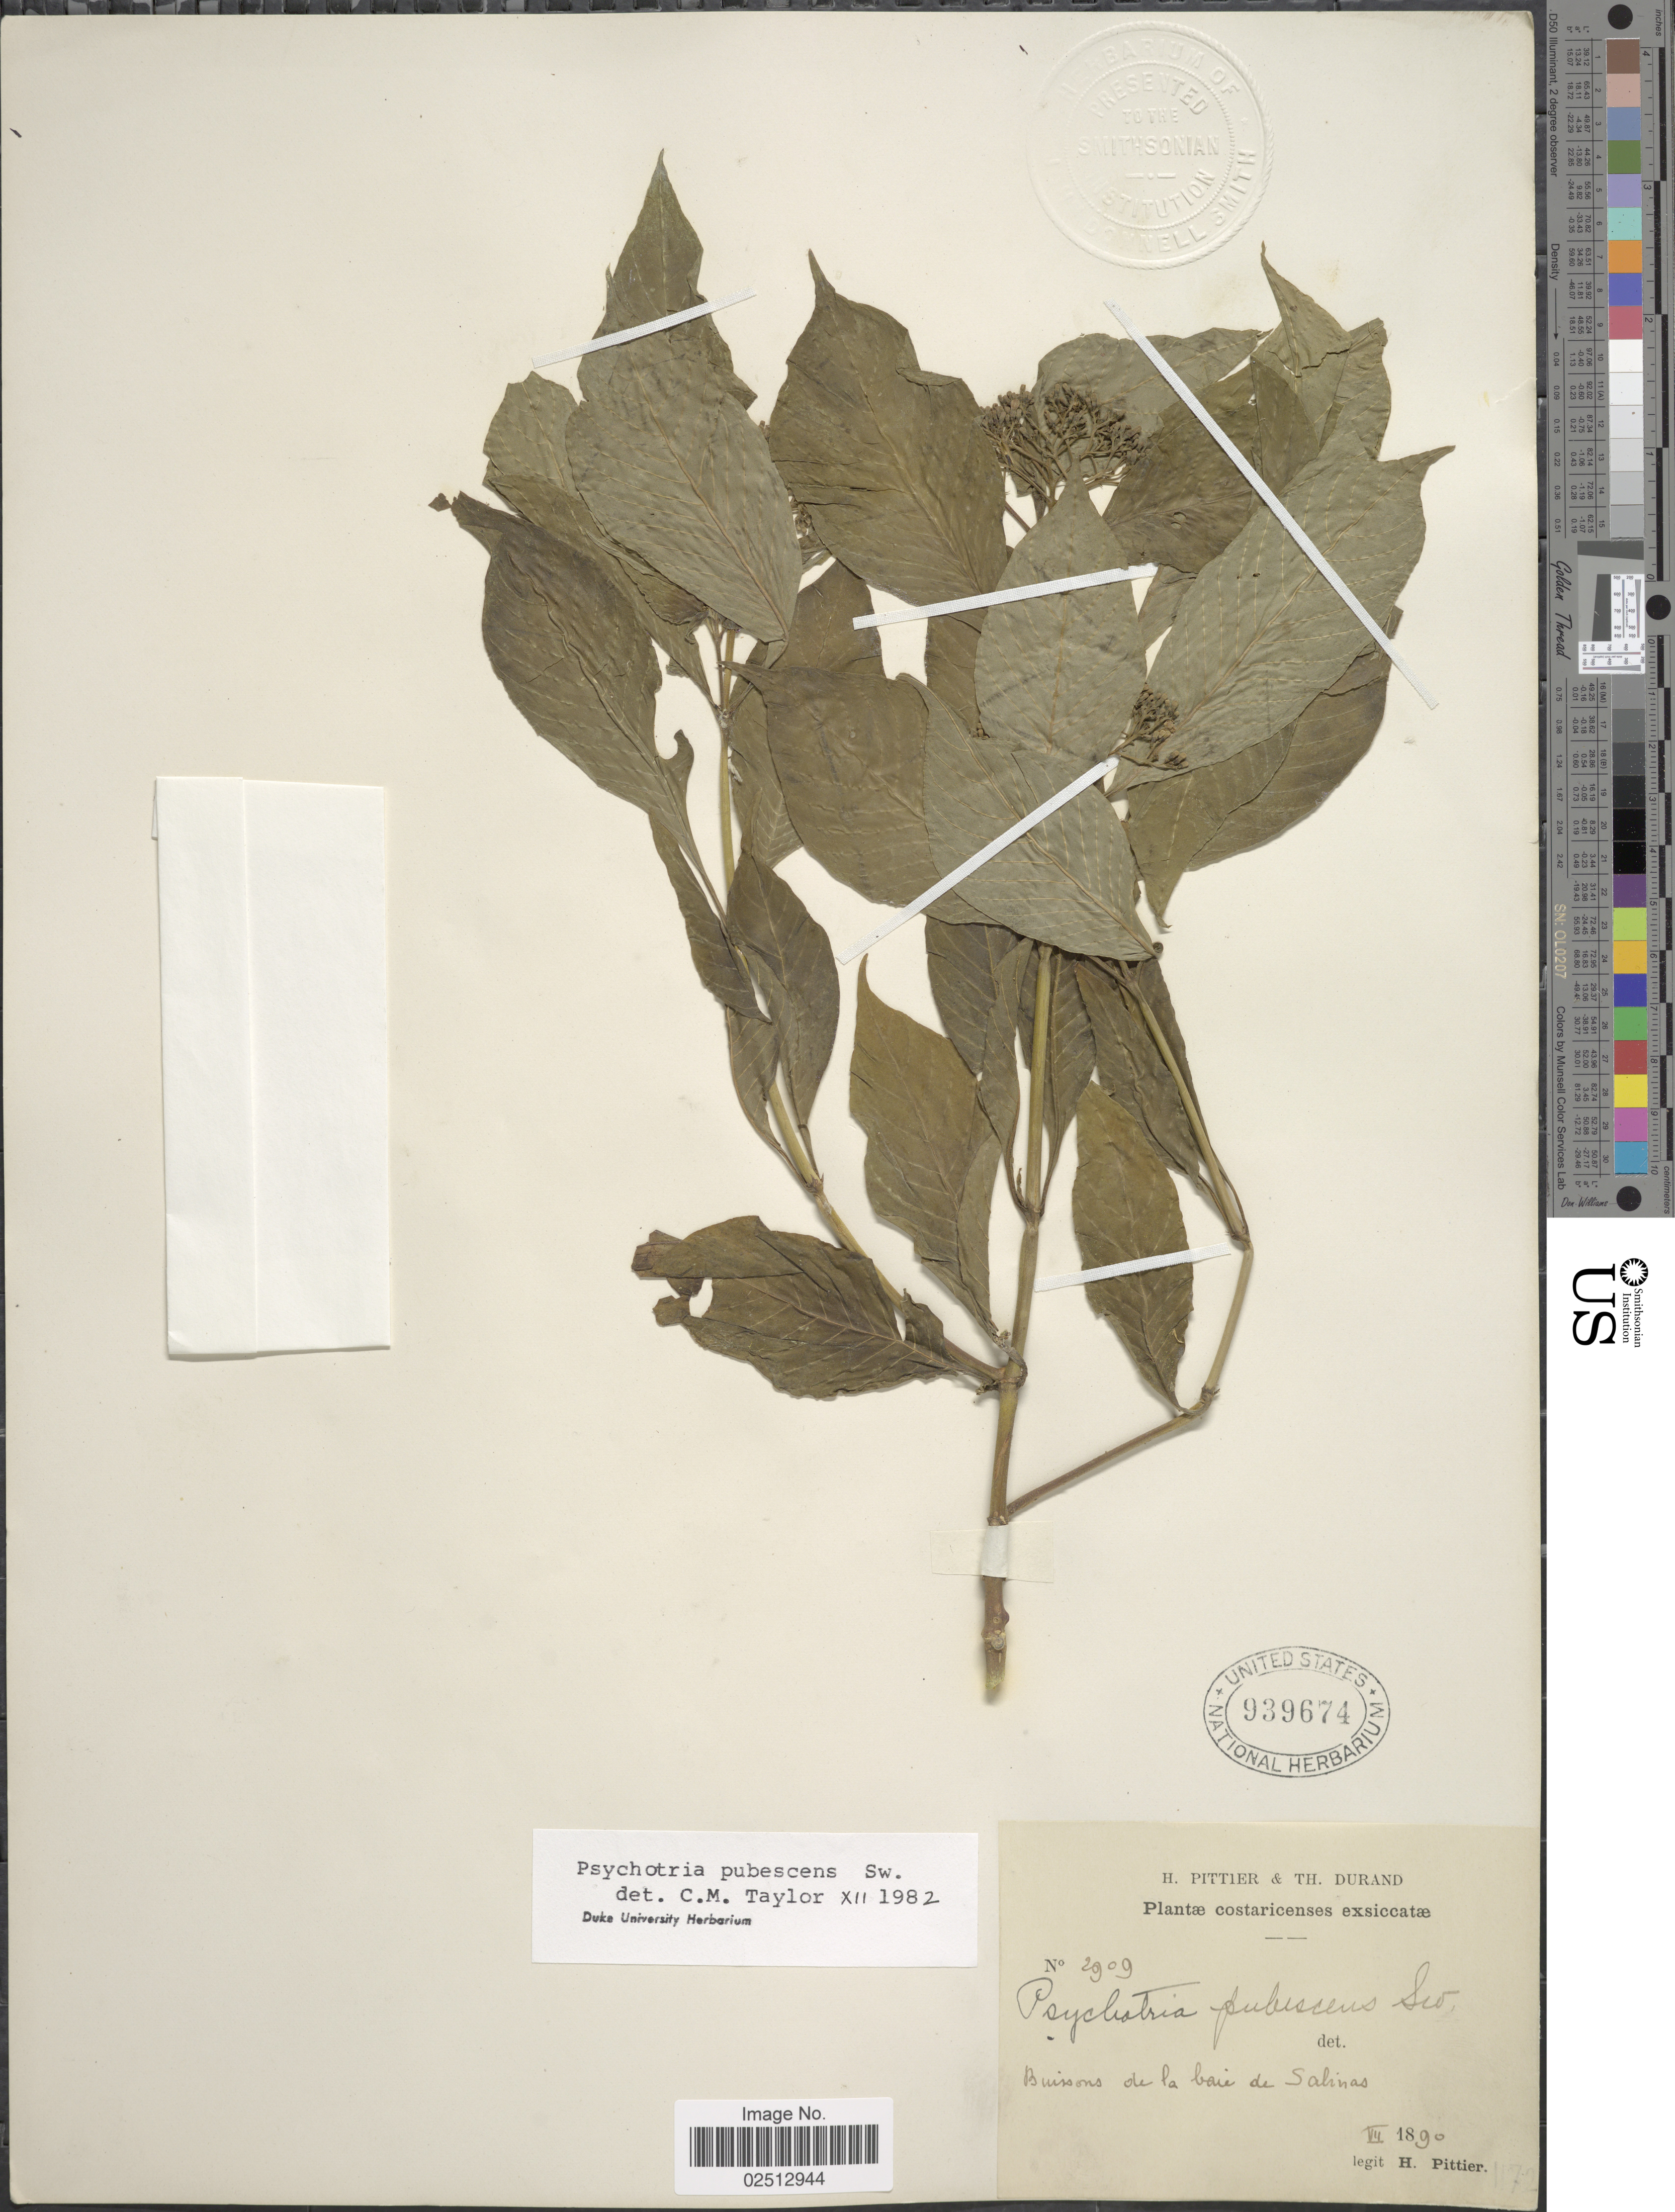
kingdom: Plantae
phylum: Tracheophyta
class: Magnoliopsida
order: Gentianales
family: Rubiaceae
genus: Psychotria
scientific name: Psychotria pubescens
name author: Sw.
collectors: H. F. Pittier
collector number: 2909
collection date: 1890-07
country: Costa Rica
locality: Costaricenses. Buissons de la baie de Salinas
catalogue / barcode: US 939674